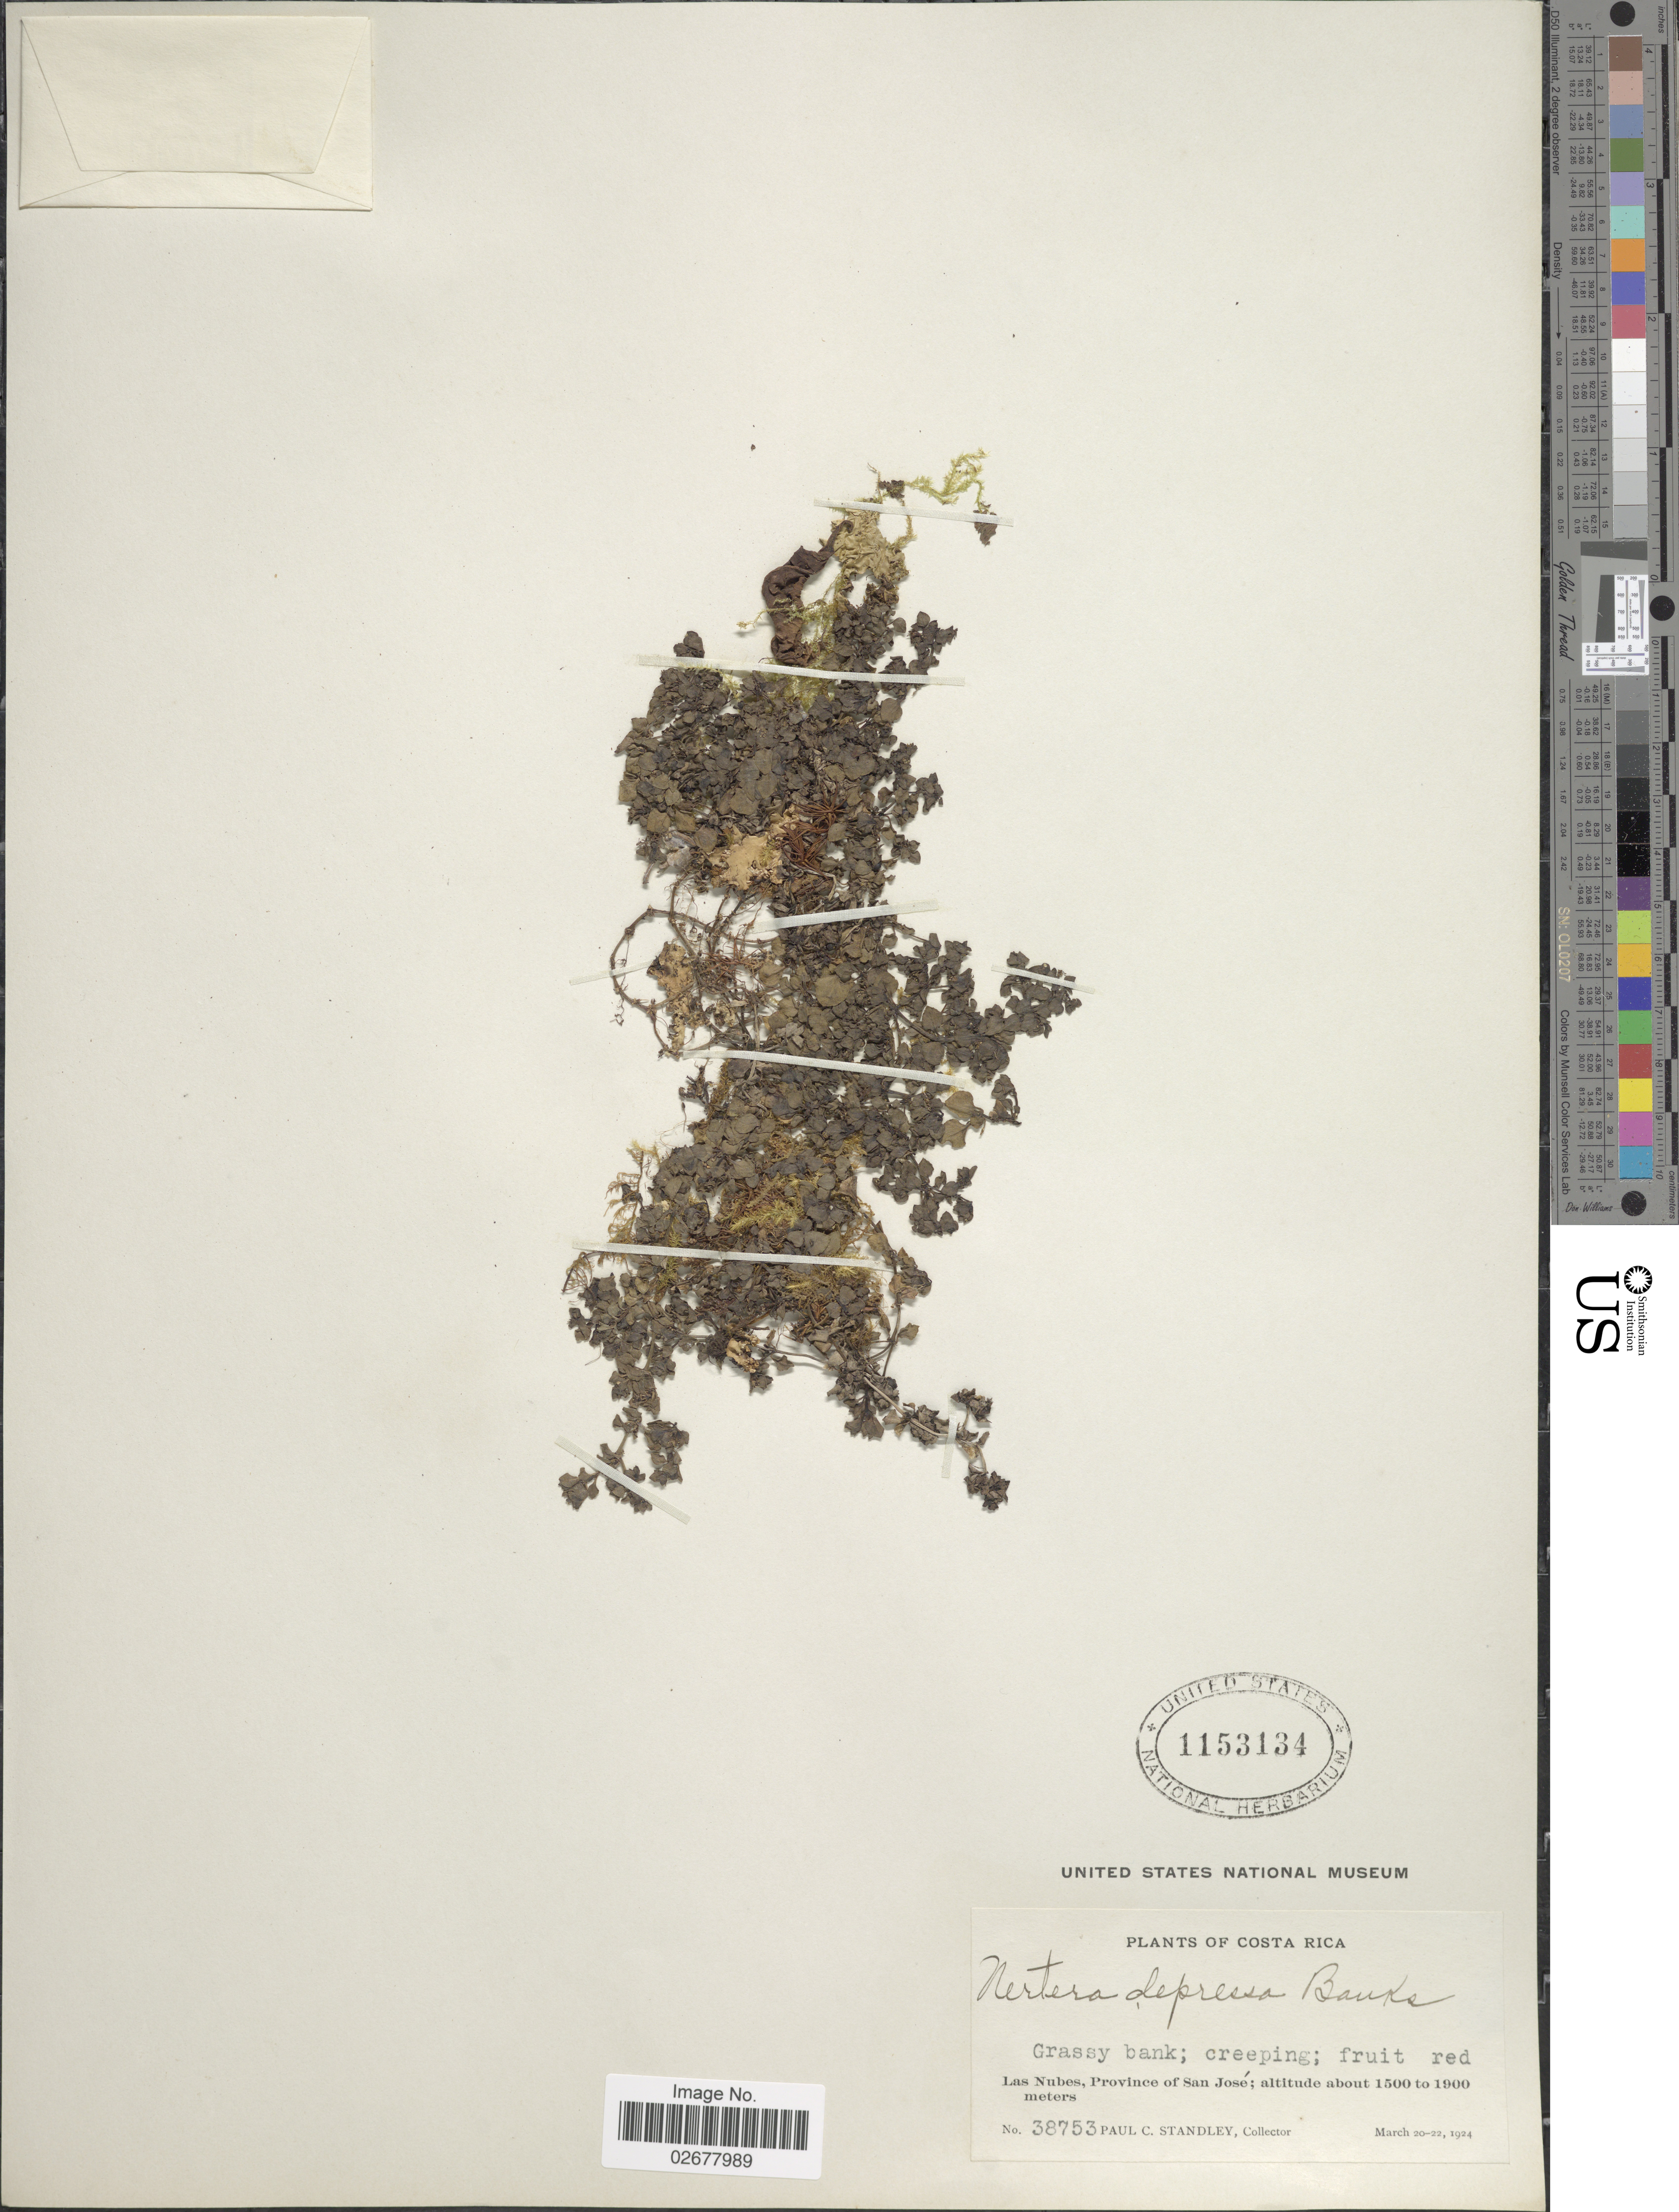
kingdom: Plantae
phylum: Tracheophyta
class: Magnoliopsida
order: Gentianales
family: Rubiaceae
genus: Nertera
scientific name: Nertera depressa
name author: Banks & Sol. ex Gaertn.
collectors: P. C. Standley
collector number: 38753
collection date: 1924-03-20/1924-03-22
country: Costa Rica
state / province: San José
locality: Grassy bank; Las Nubes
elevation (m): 1500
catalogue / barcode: US 1153134